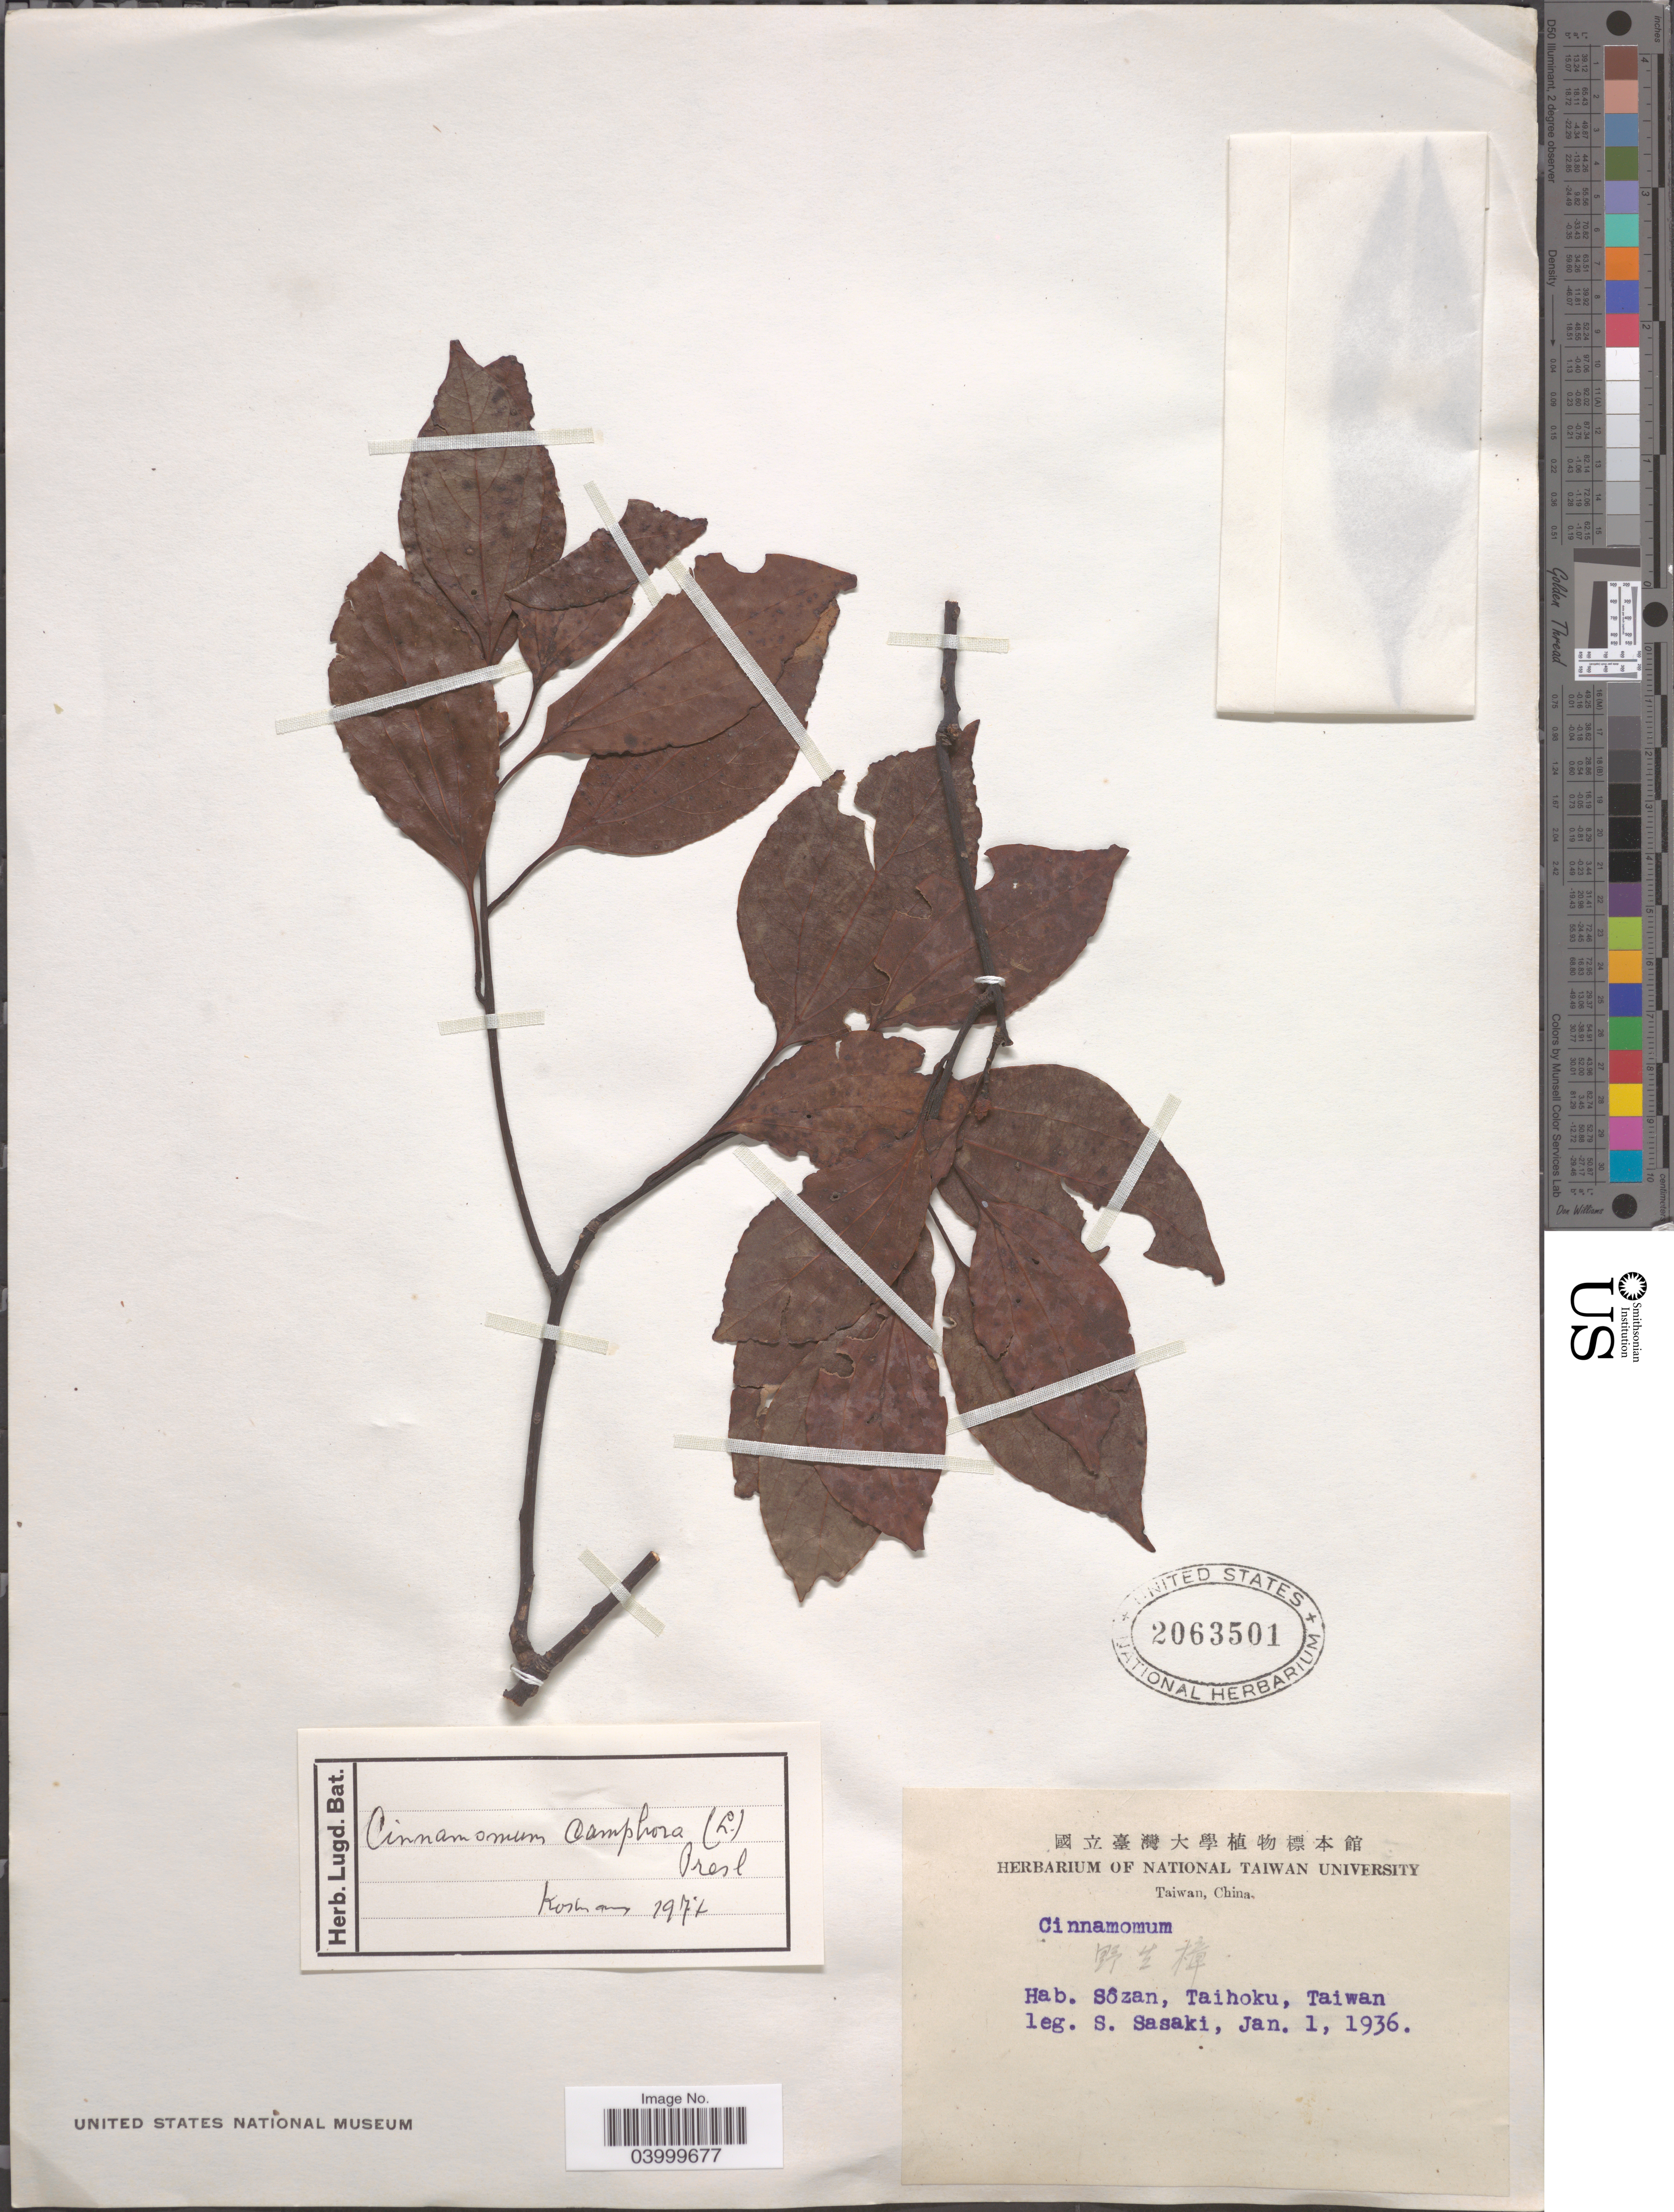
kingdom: Plantae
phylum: Tracheophyta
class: Magnoliopsida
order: Laurales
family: Lauraceae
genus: Cinnamomum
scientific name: Cinnamomum camphora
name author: (L.) J. Presl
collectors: S. Sasaki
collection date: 1936-01-01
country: Taiwan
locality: Sôzan, Taihoku.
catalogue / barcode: US 2063501